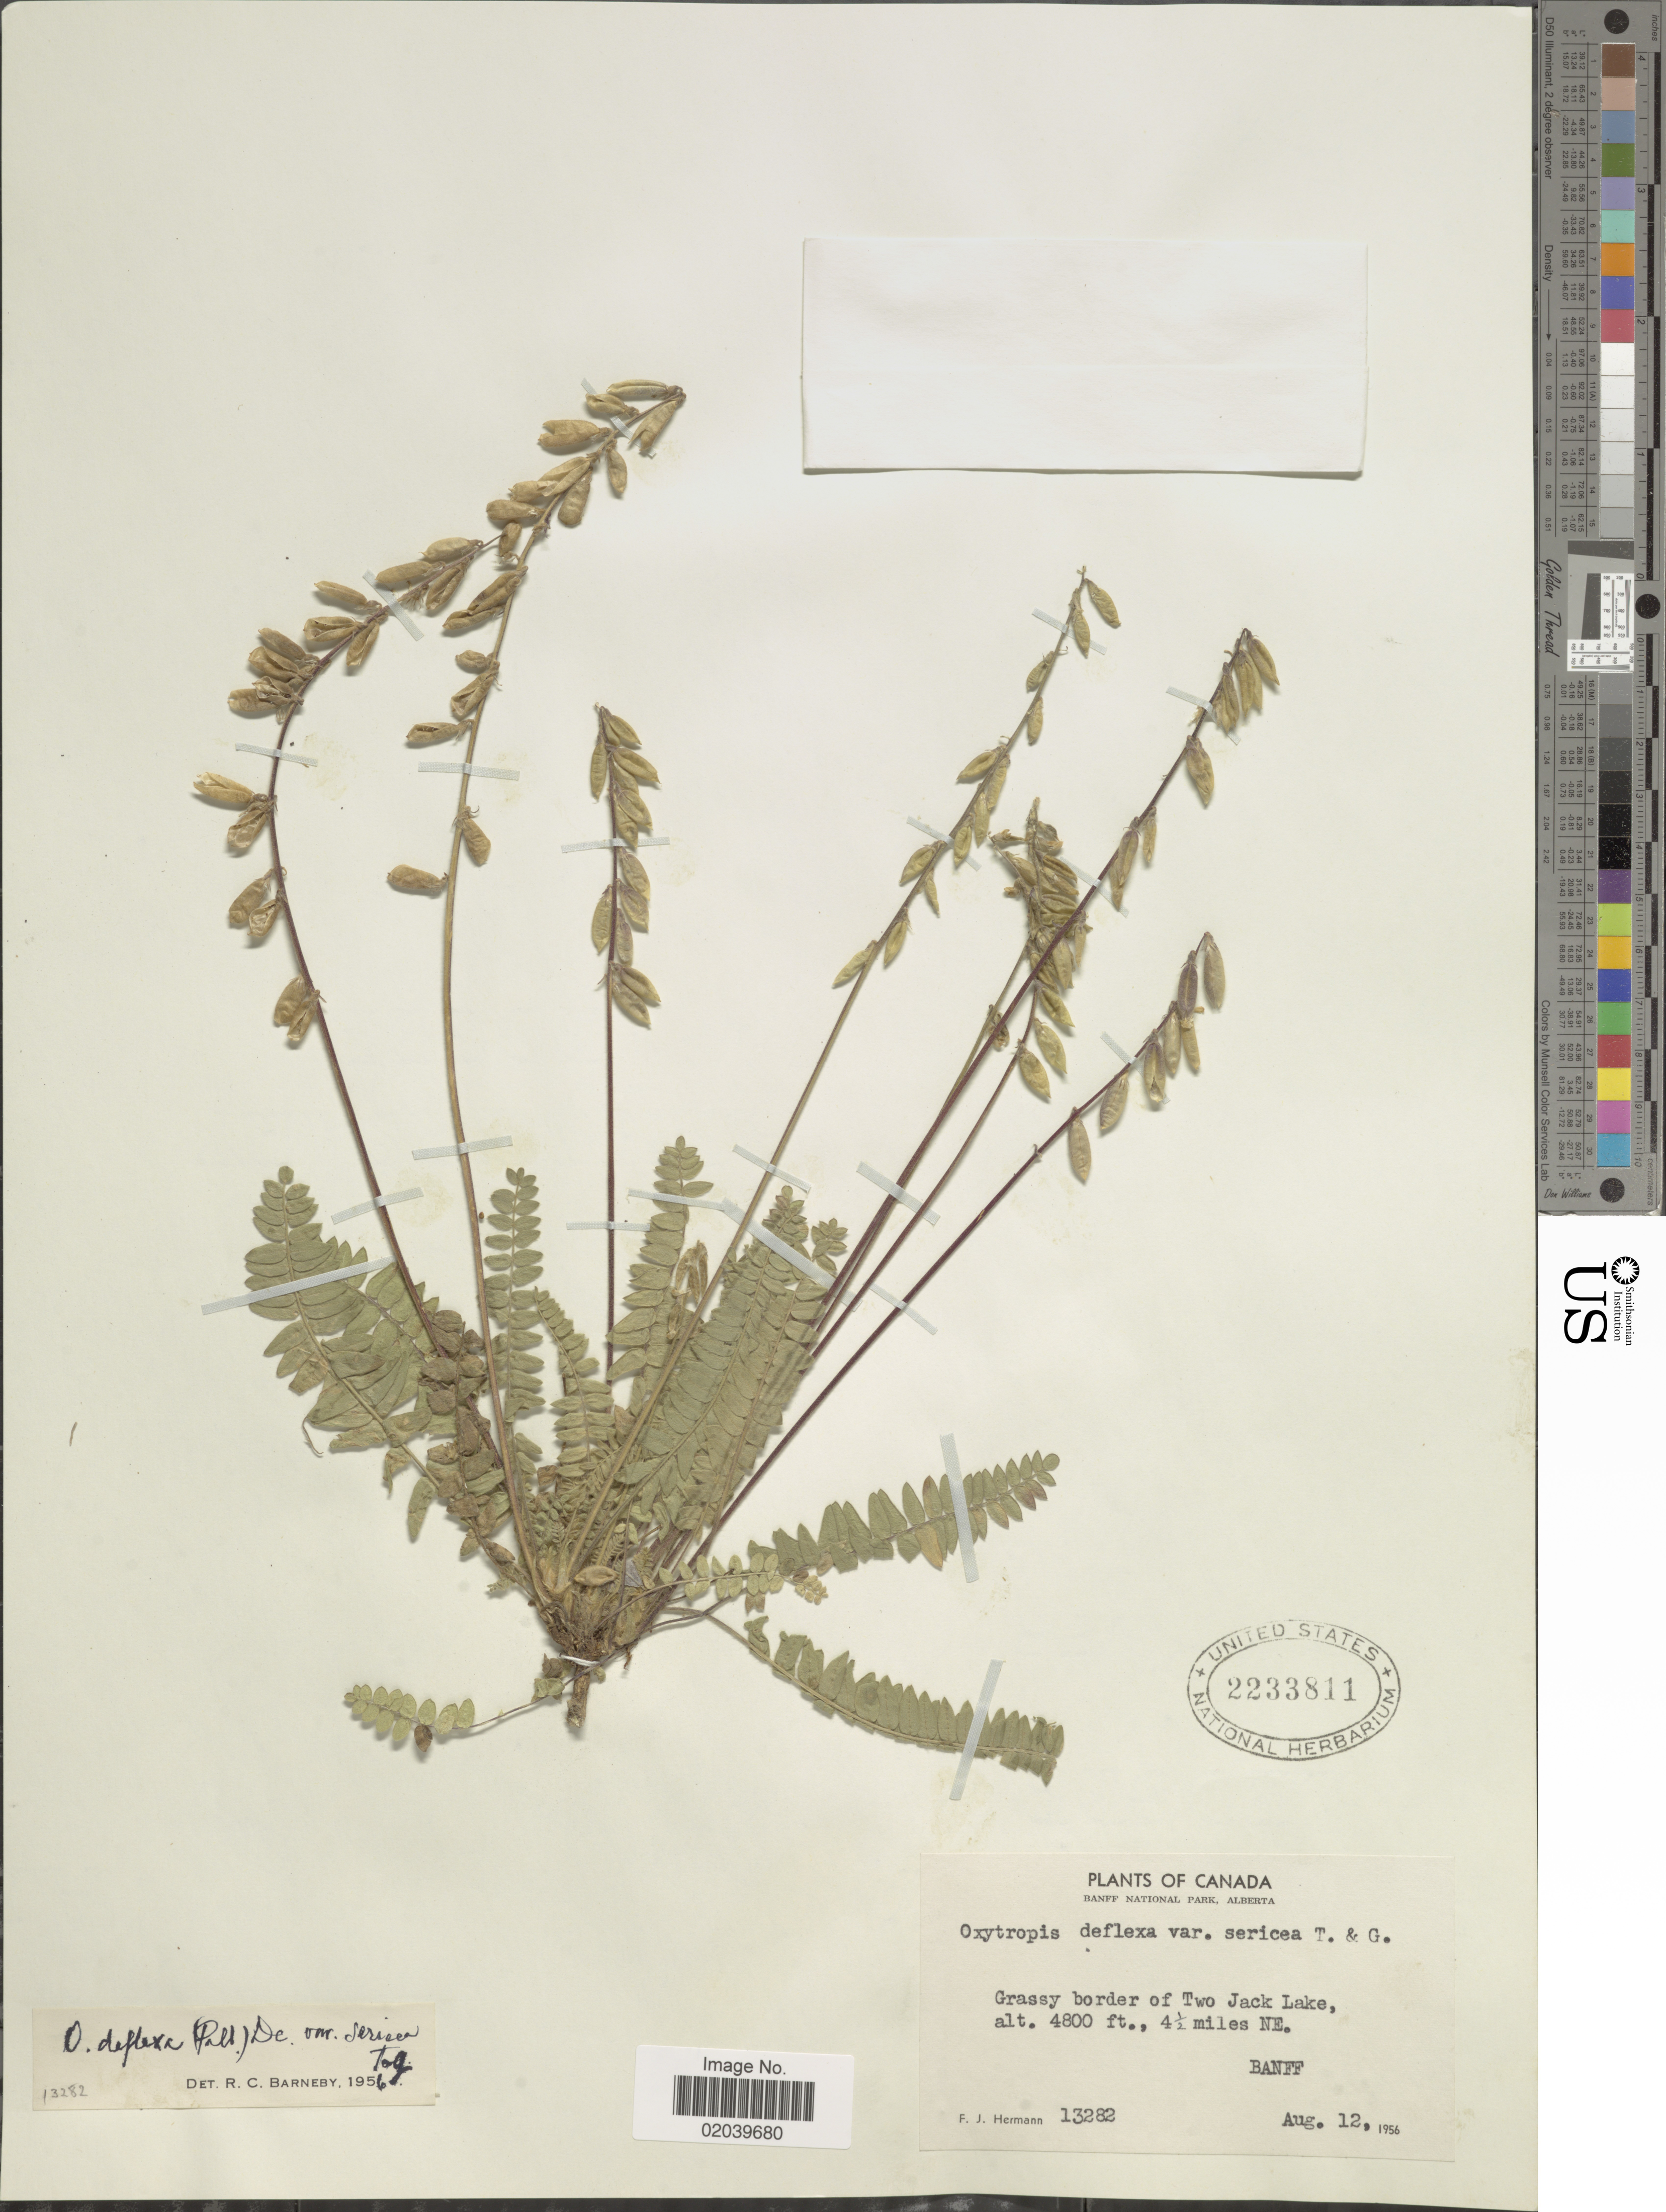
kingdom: Plantae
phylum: Tracheophyta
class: Magnoliopsida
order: Fabales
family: Fabaceae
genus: Oxytropis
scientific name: Oxytropis deflexa var. sericea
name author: Torr. & A. Gray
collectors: F. J. Hermann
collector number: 13282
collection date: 1956-08-12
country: Canada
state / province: Alberta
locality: Banff National Park, Two Jack Lake, 4½ miles NE, Banff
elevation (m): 1463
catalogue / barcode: US 2233811